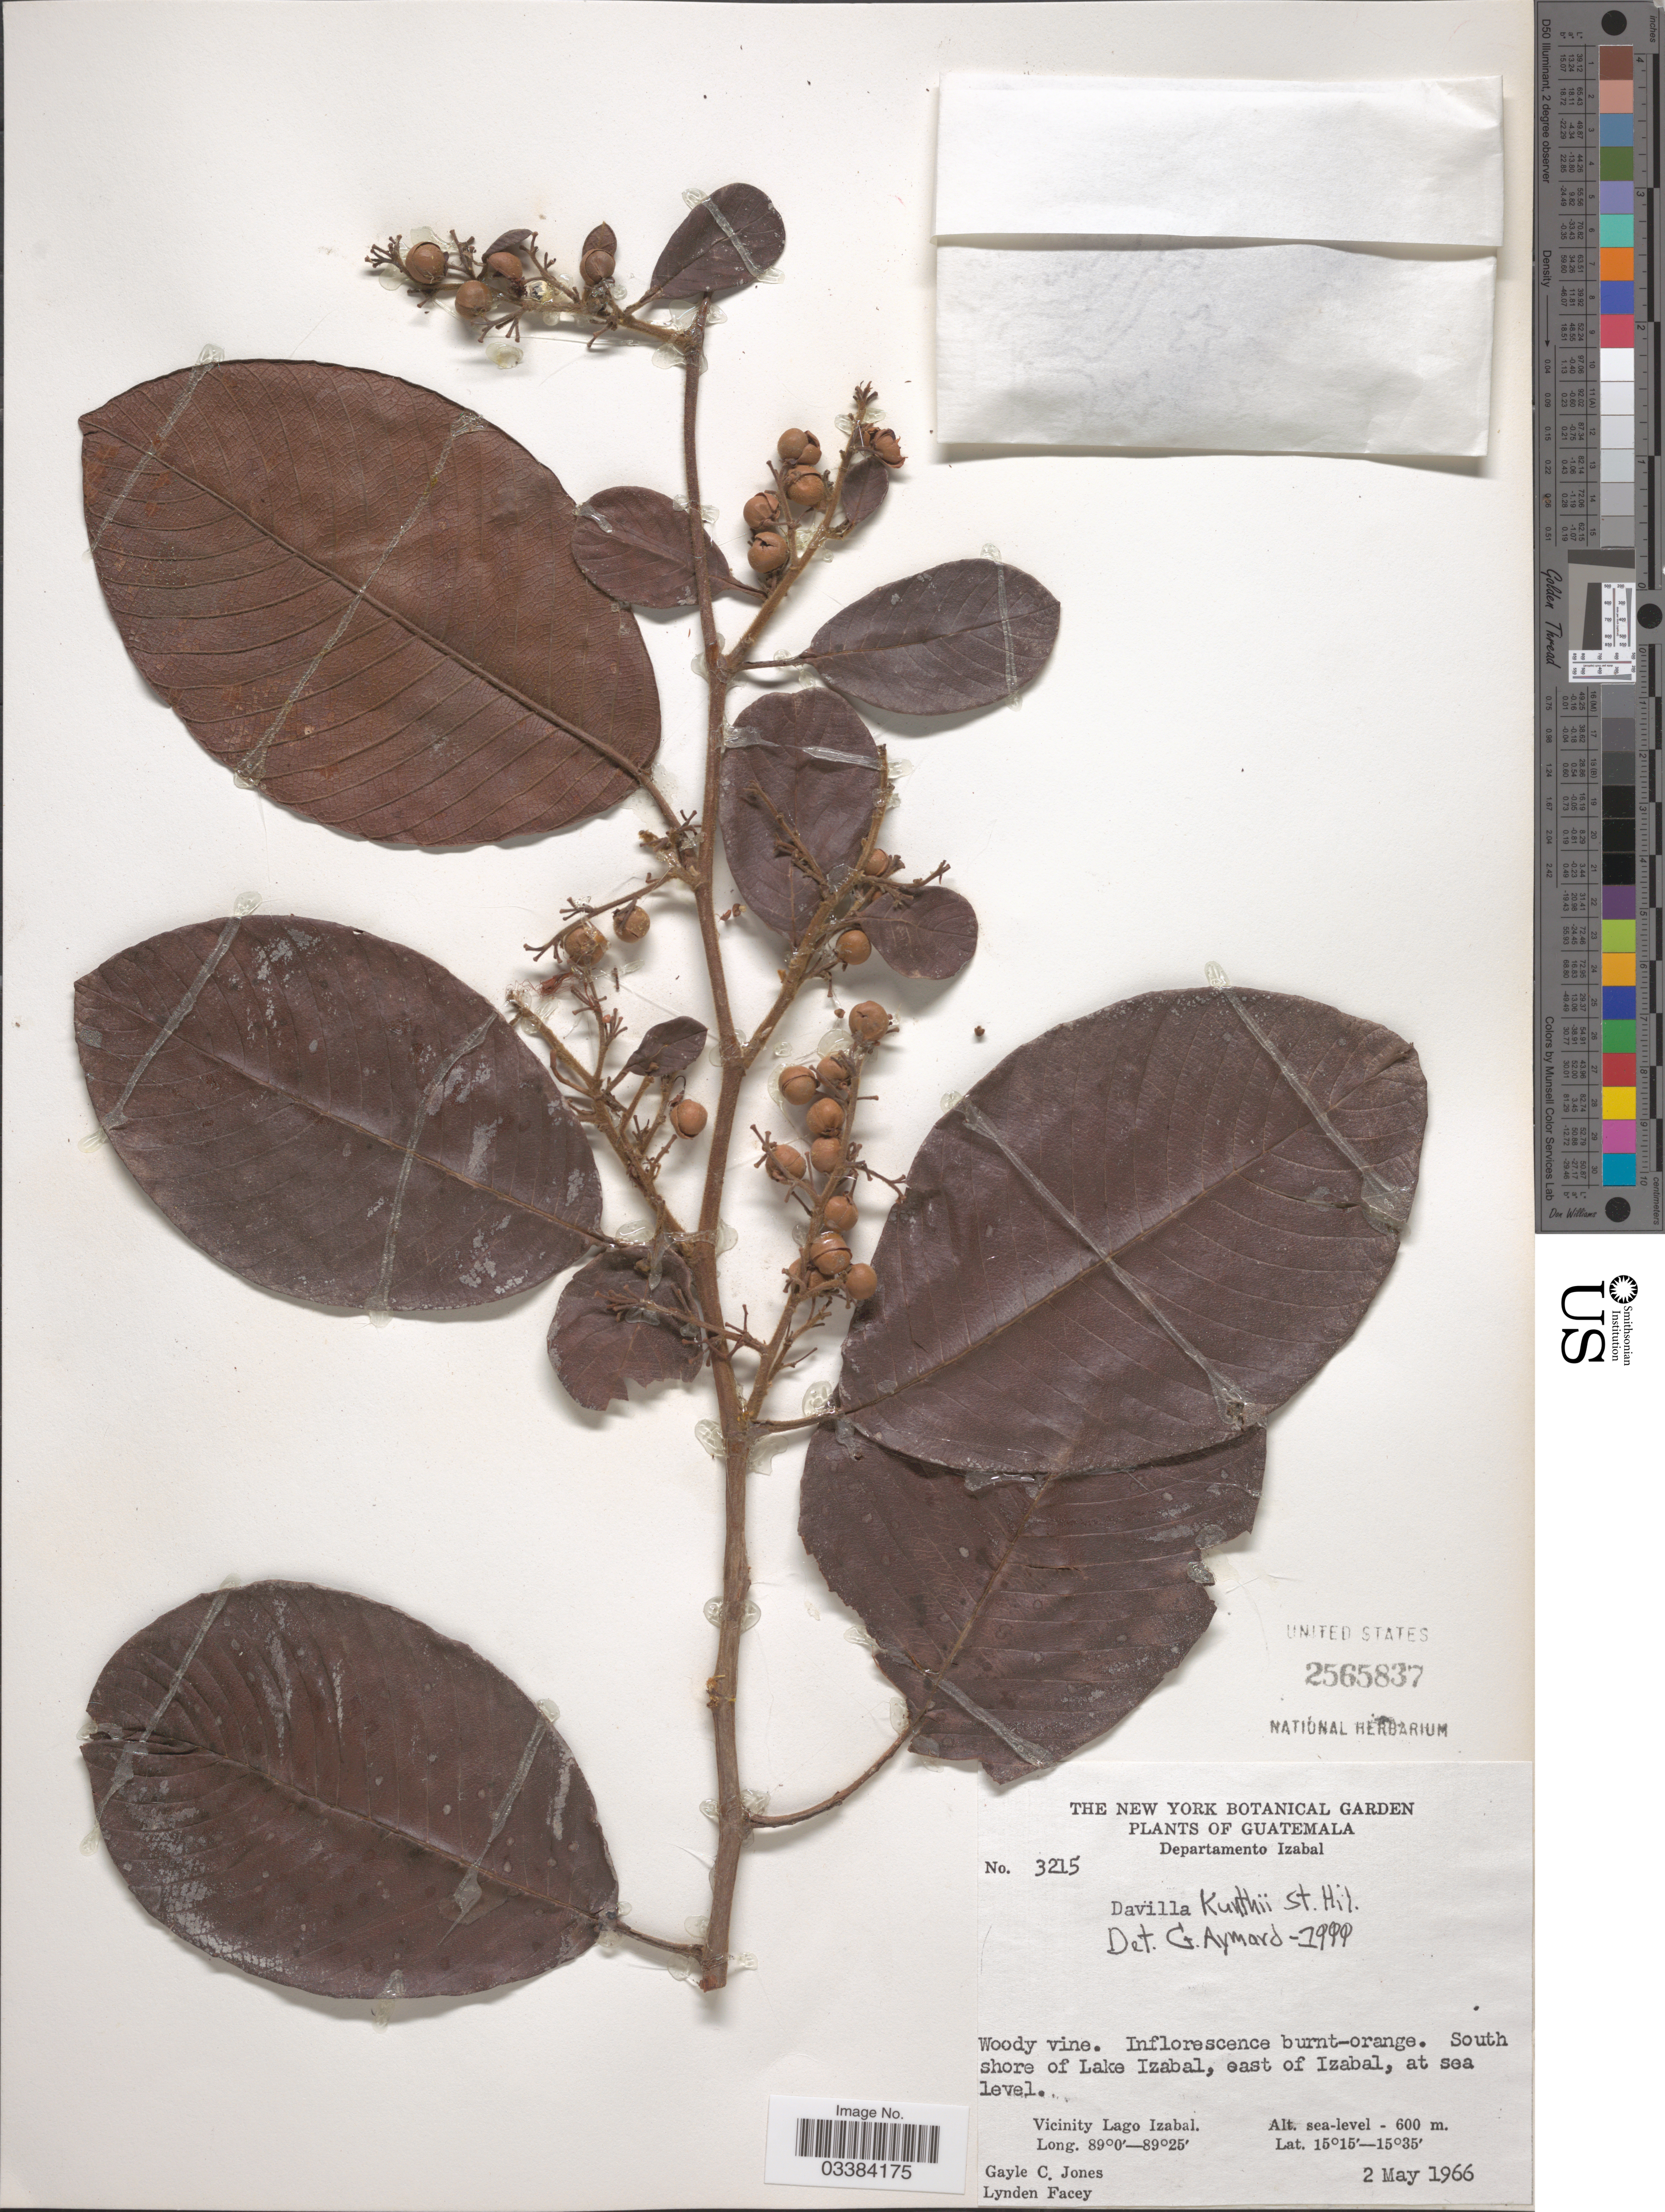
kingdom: Plantae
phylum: Tracheophyta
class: Magnoliopsida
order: Dilleniales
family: Dilleniaceae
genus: Davilla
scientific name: Davilla kunthii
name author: A. St.-Hil.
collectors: G. C. Jones & L. Facey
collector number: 3215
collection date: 1966-05-02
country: Guatemala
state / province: Izabal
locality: Departamento Izabal. South shore of Lake Izabal, east of Izabal, at sea level. Vicinity of Lago Izabal.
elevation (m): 0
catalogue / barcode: US 2565837